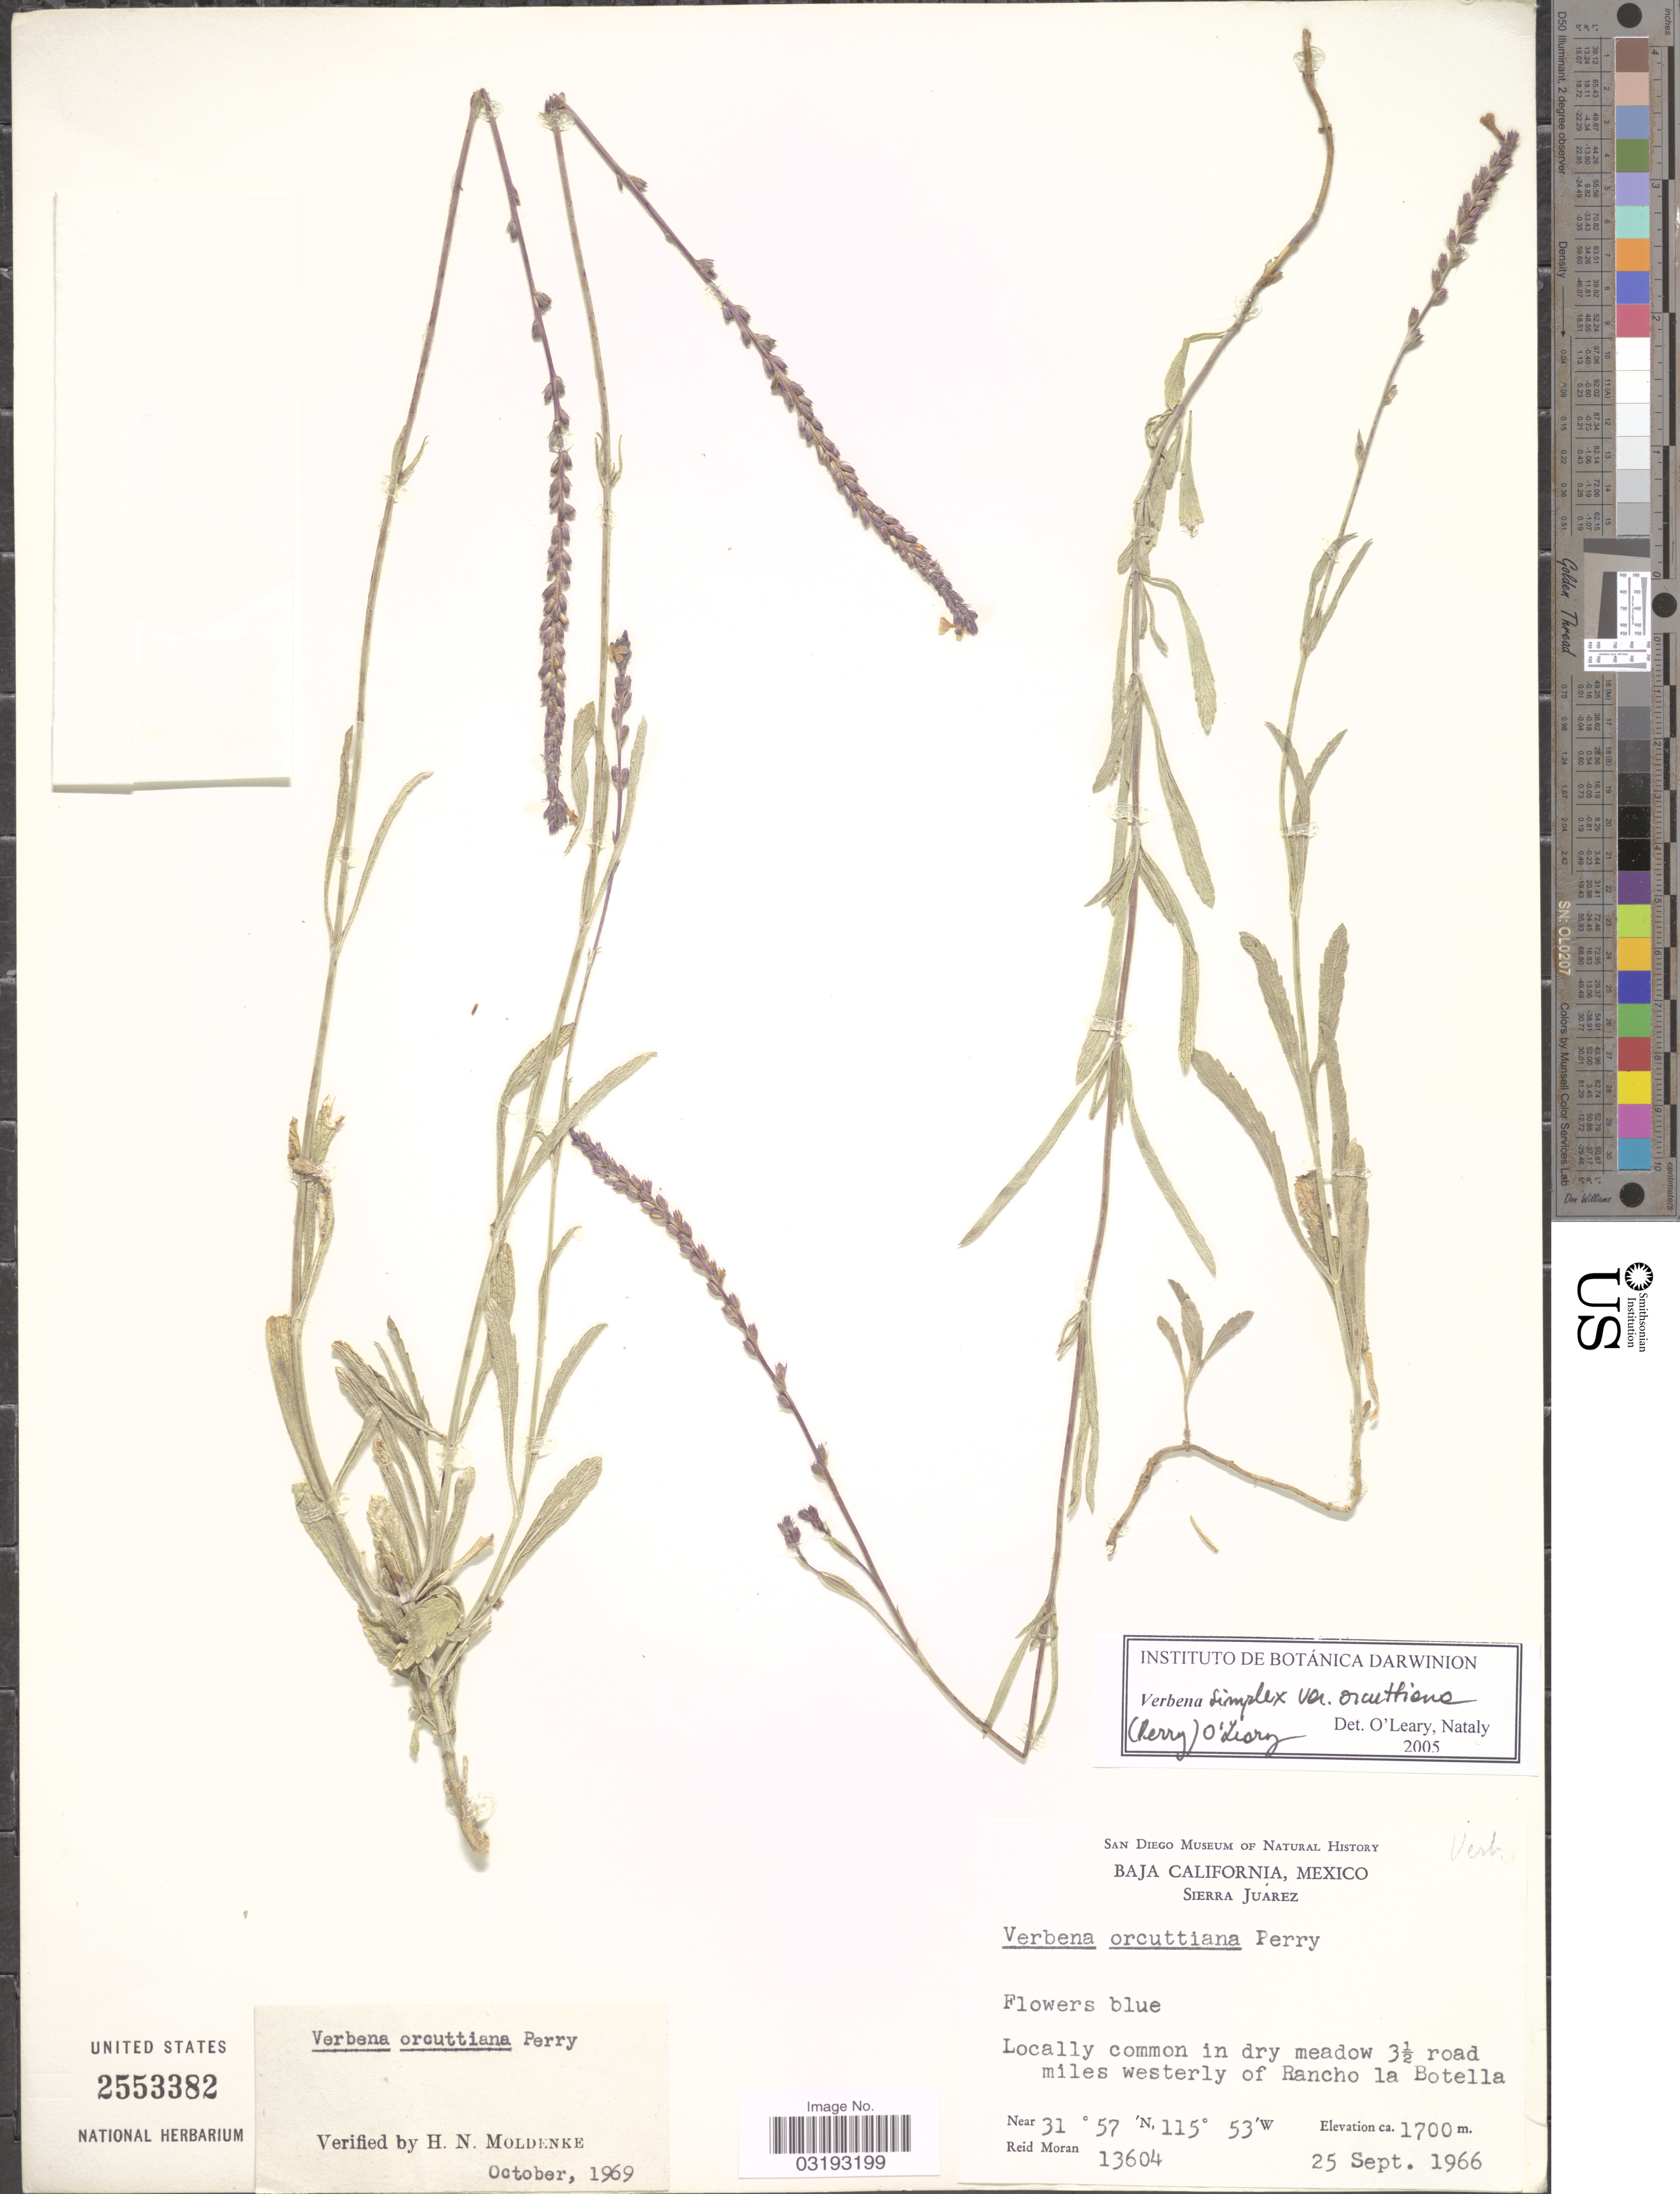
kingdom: Plantae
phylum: Tracheophyta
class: Magnoliopsida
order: Lamiales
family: Verbenaceae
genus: Verbena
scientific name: Verbena simplex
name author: F. Lehm.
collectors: R. Moran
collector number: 13604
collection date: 1966-09-25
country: Mexico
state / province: Baja California Norte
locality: Sierra Júarez. 3½ road miles westerly of Rancho la Botella.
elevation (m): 1700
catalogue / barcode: US 2553382